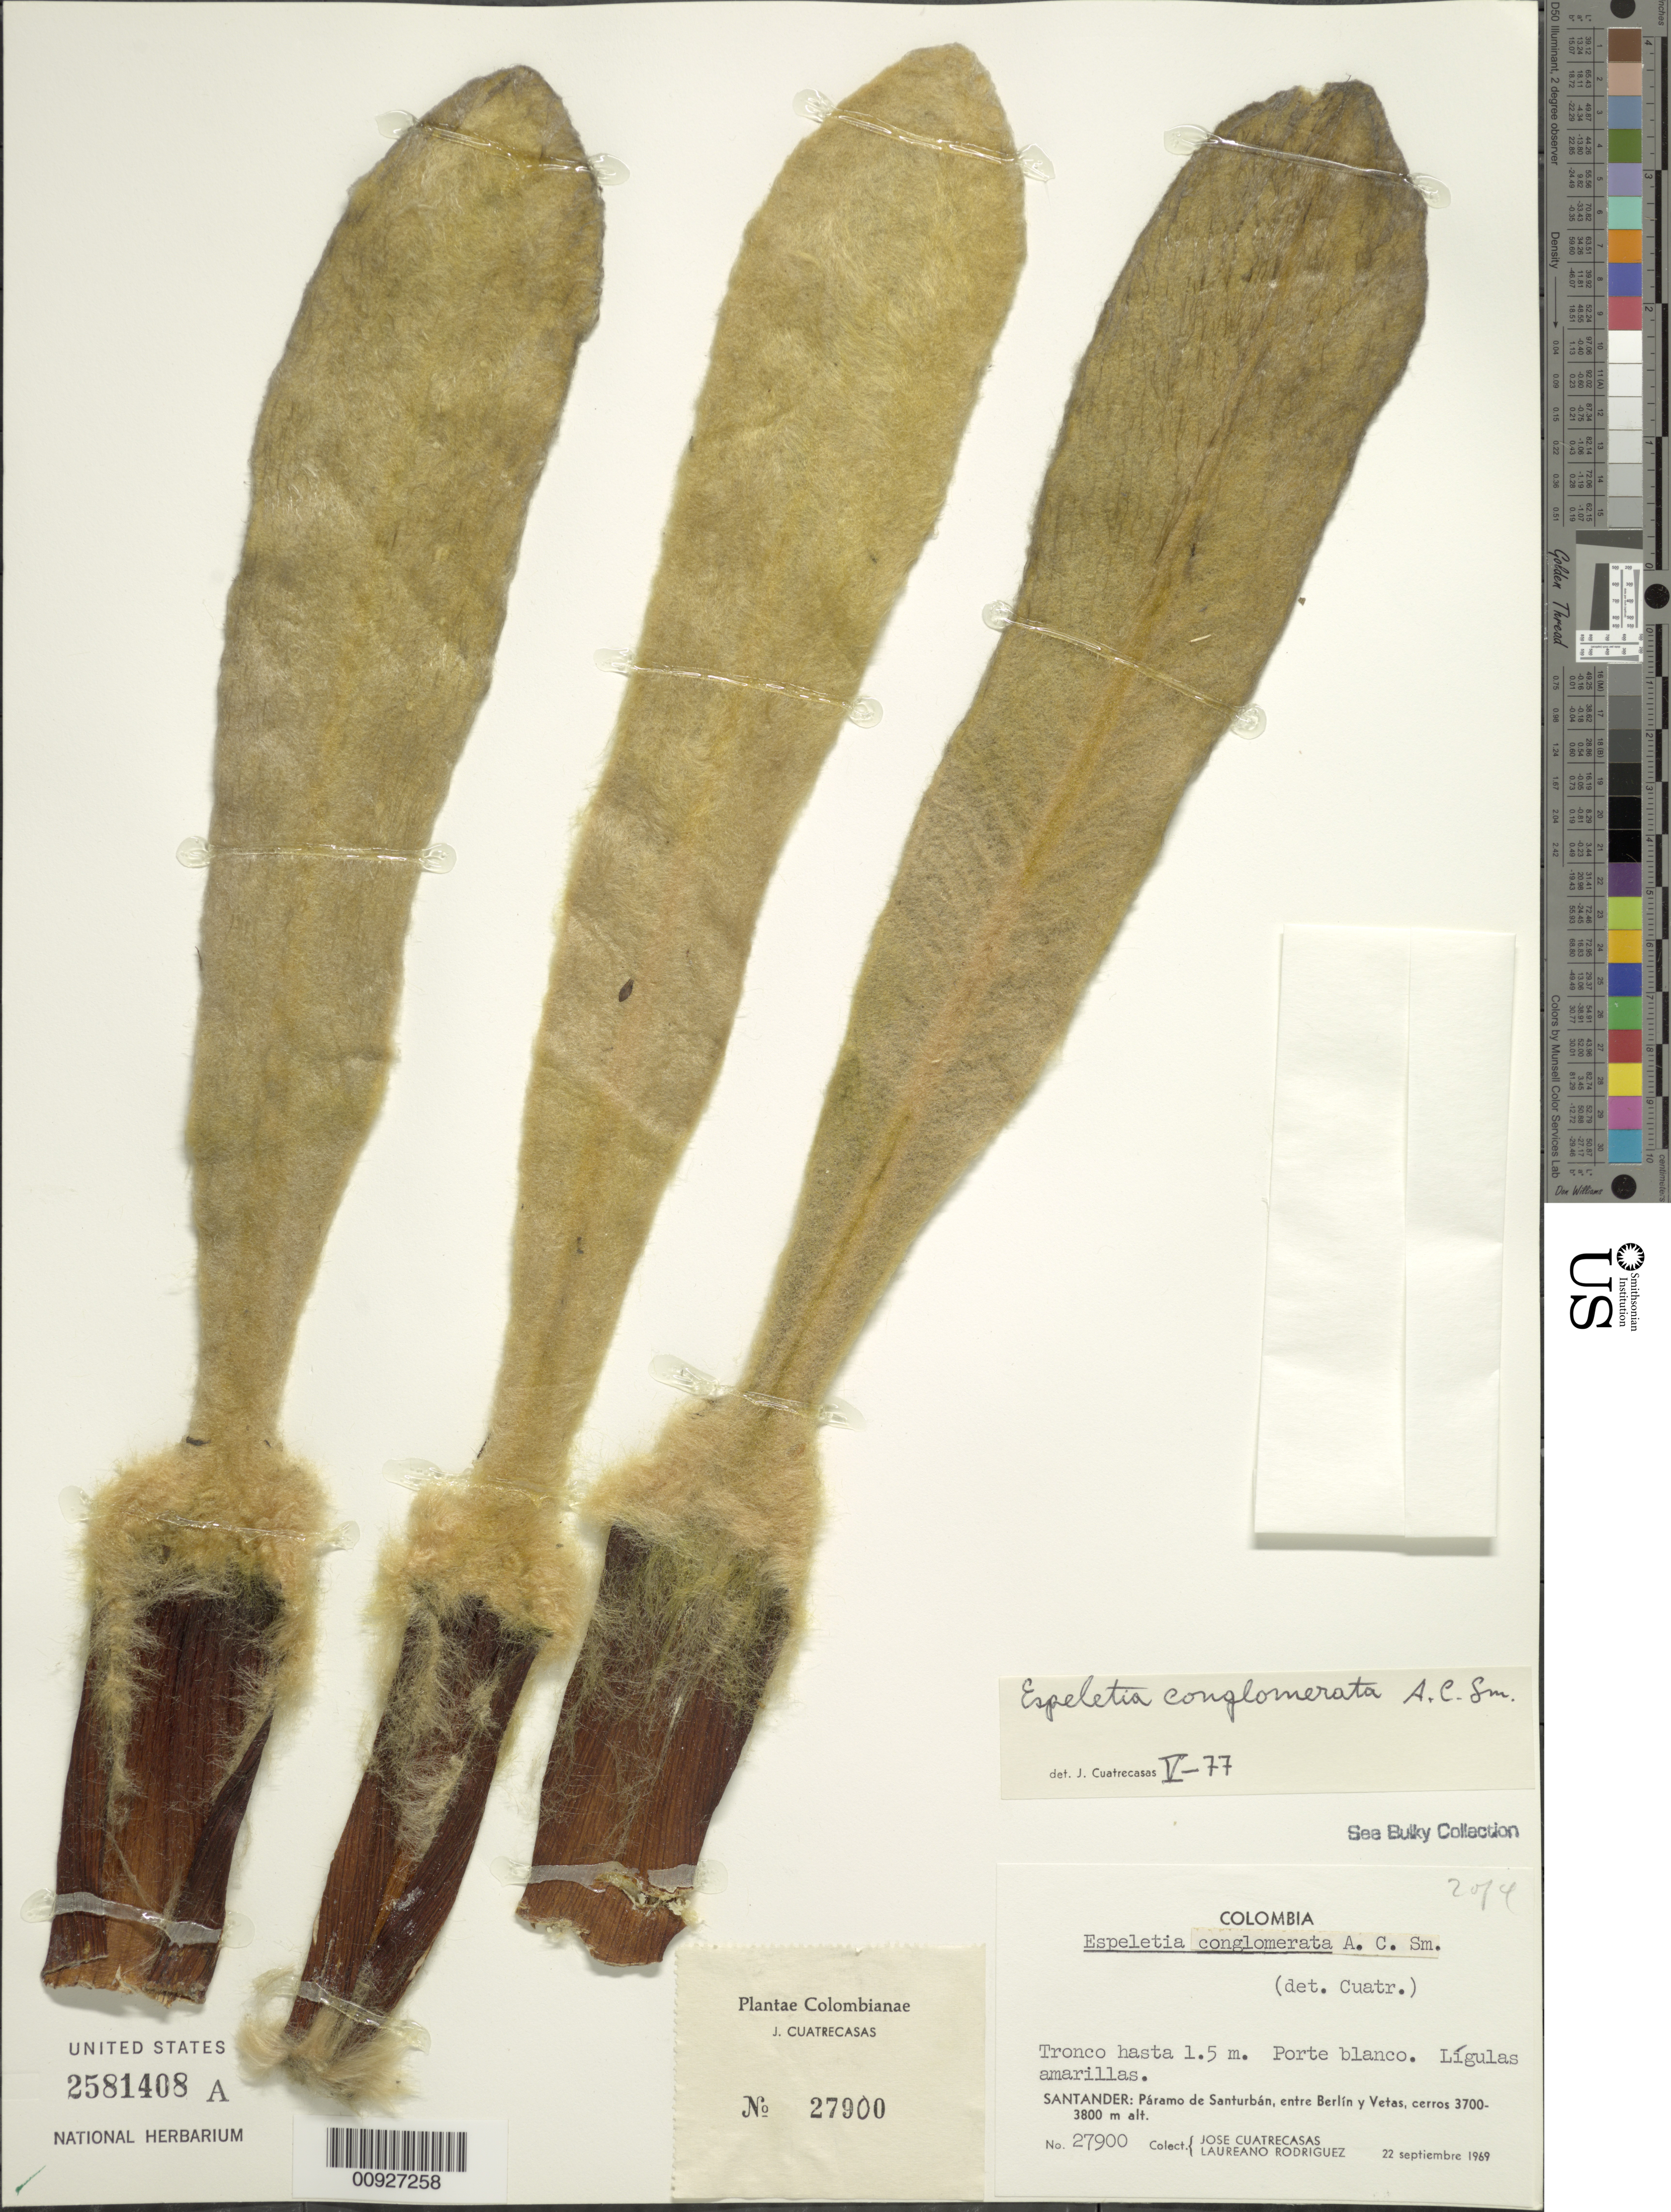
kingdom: Plantae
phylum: Tracheophyta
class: Magnoliopsida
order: Asterales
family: Asteraceae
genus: Espeletia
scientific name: Espeletia conglomerata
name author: A.C. Sm.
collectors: J. Cuatrecasas & L. Rodriguez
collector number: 27900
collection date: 1969-11-22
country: Colombia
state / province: Santander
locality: P. de Santurbán. Páramo de Santurbán, entre Berlín y Vetas, cerros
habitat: Cerros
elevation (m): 3700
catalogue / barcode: US 2581408A